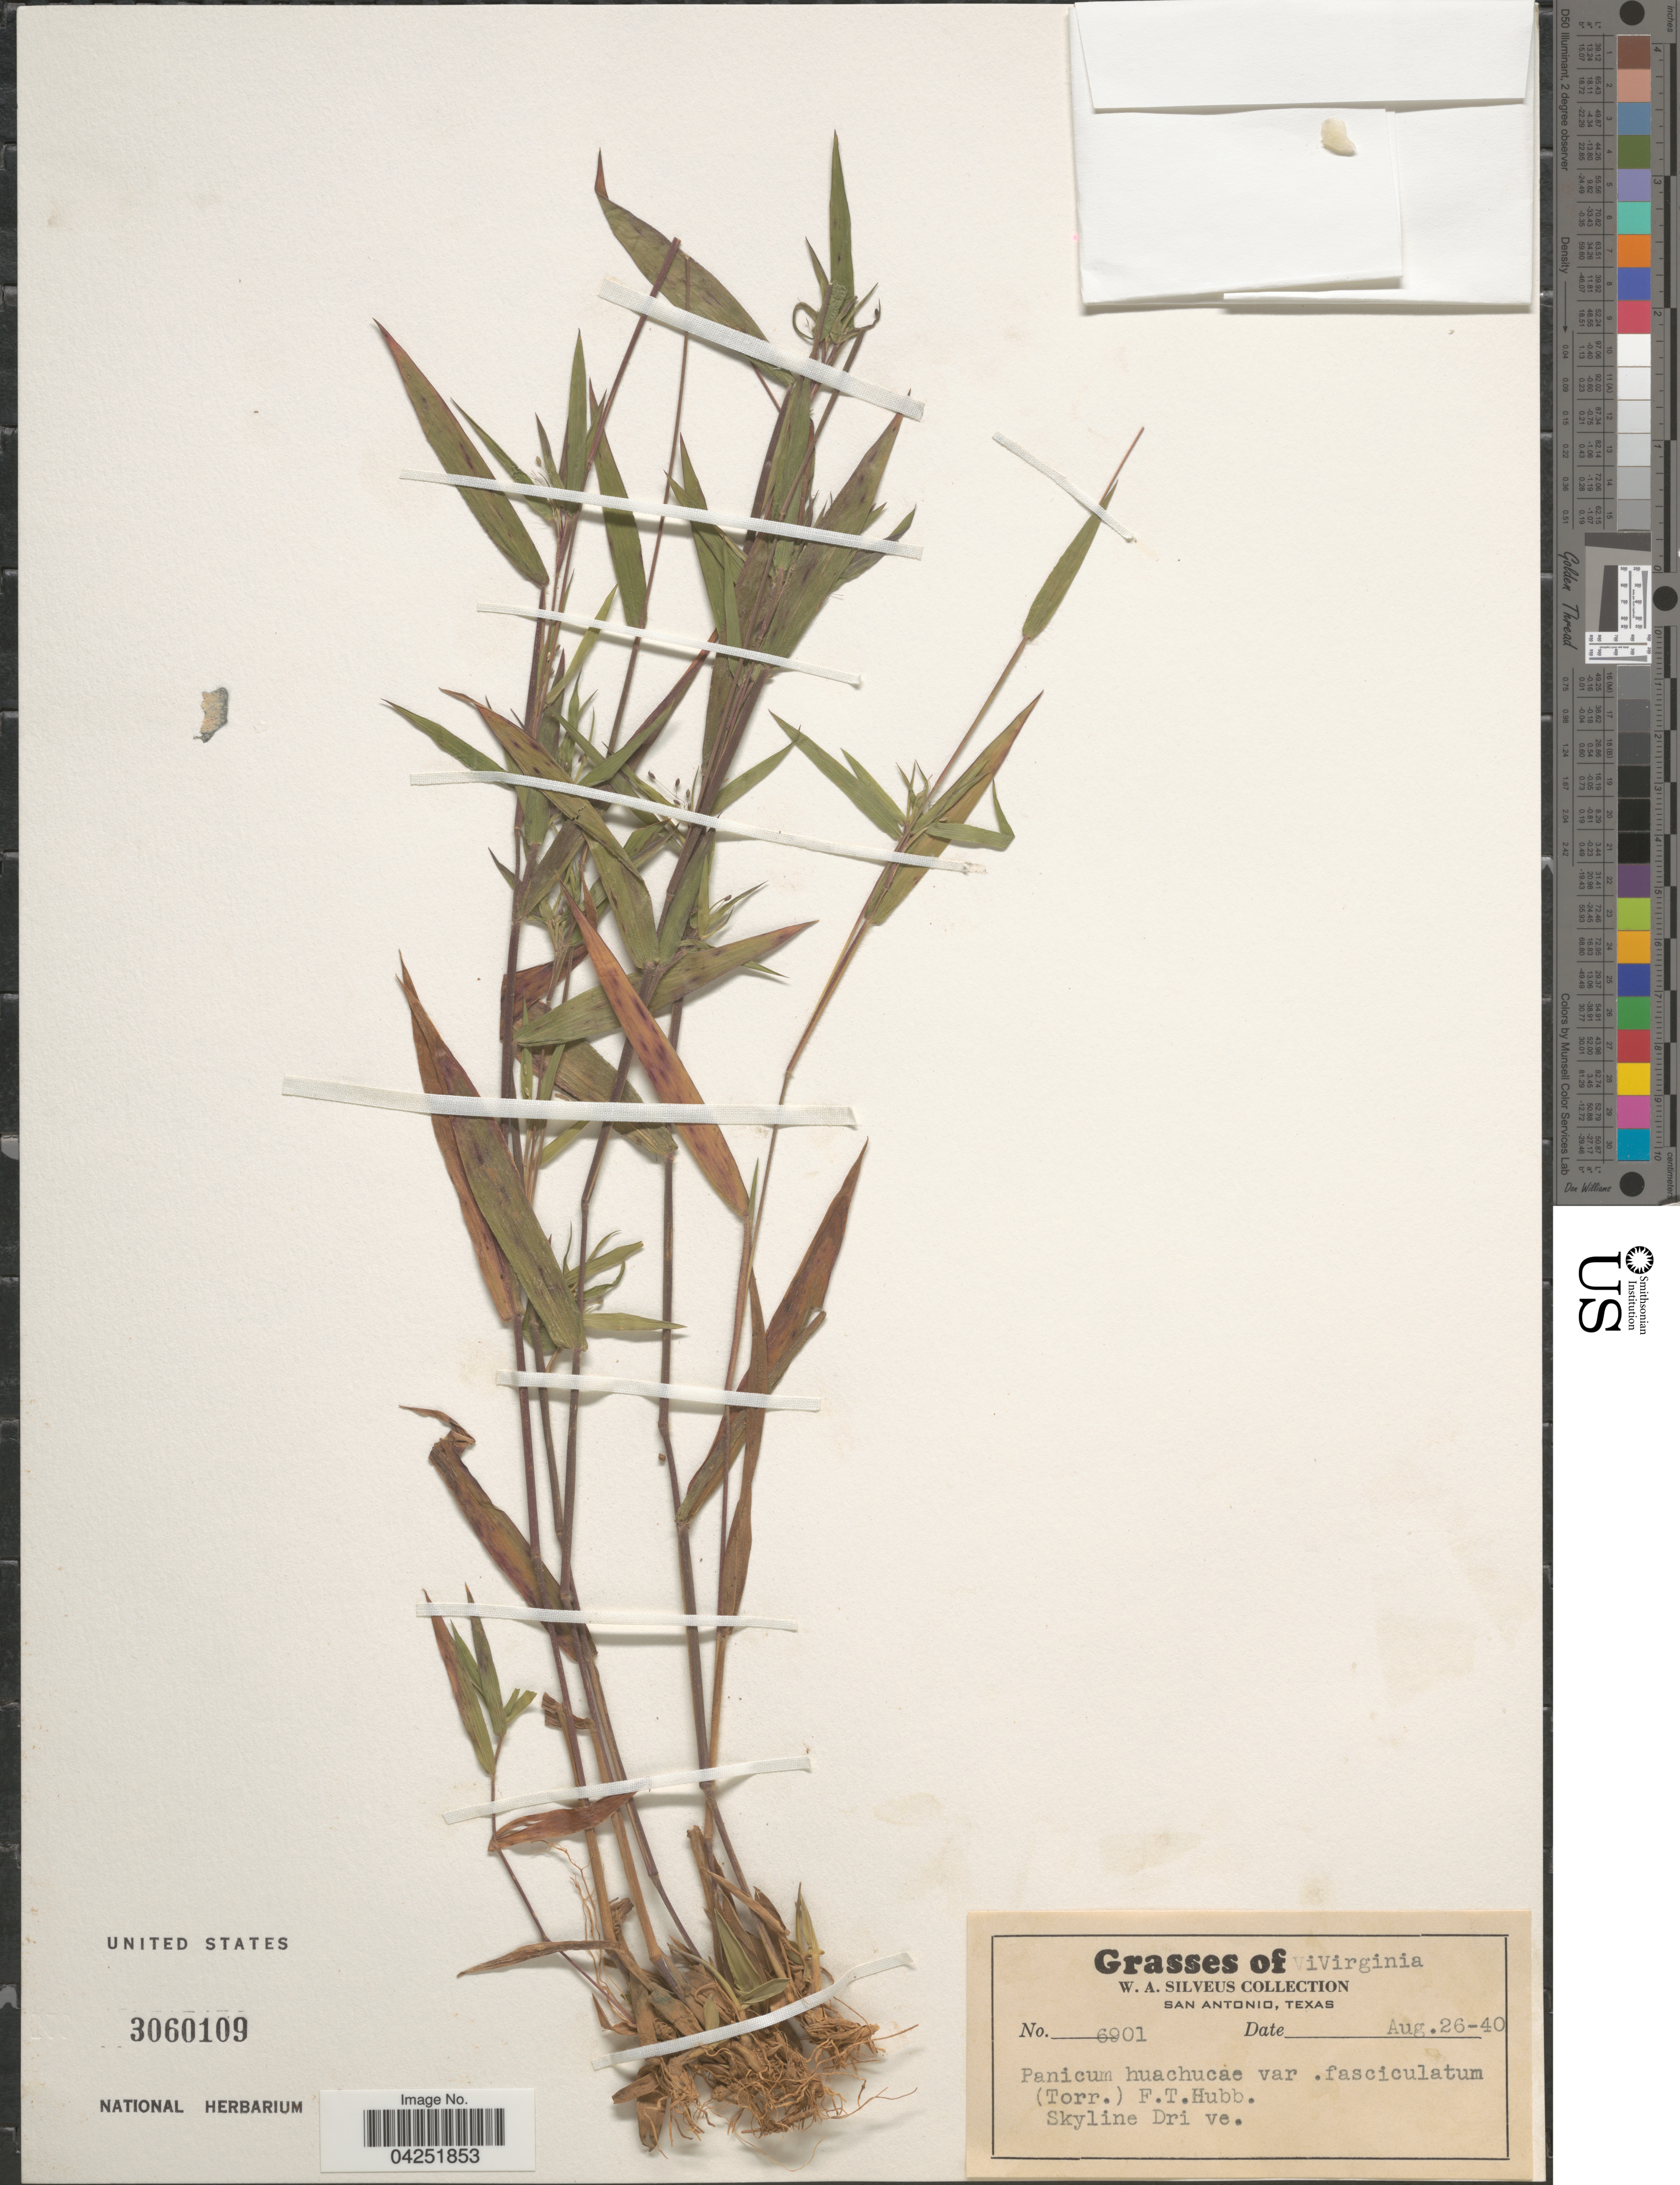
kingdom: Plantae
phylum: Tracheophyta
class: Liliopsida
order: Poales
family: Poaceae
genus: Dichanthelium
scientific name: Dichanthelium acuminatum var. fasciculatum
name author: (Torr.) Freckmann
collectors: W. Silveus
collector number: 6901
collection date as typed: Transcribed d/m/y: 26/8/40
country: United States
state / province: Virginia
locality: Skyline Drive.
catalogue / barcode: US 3060109